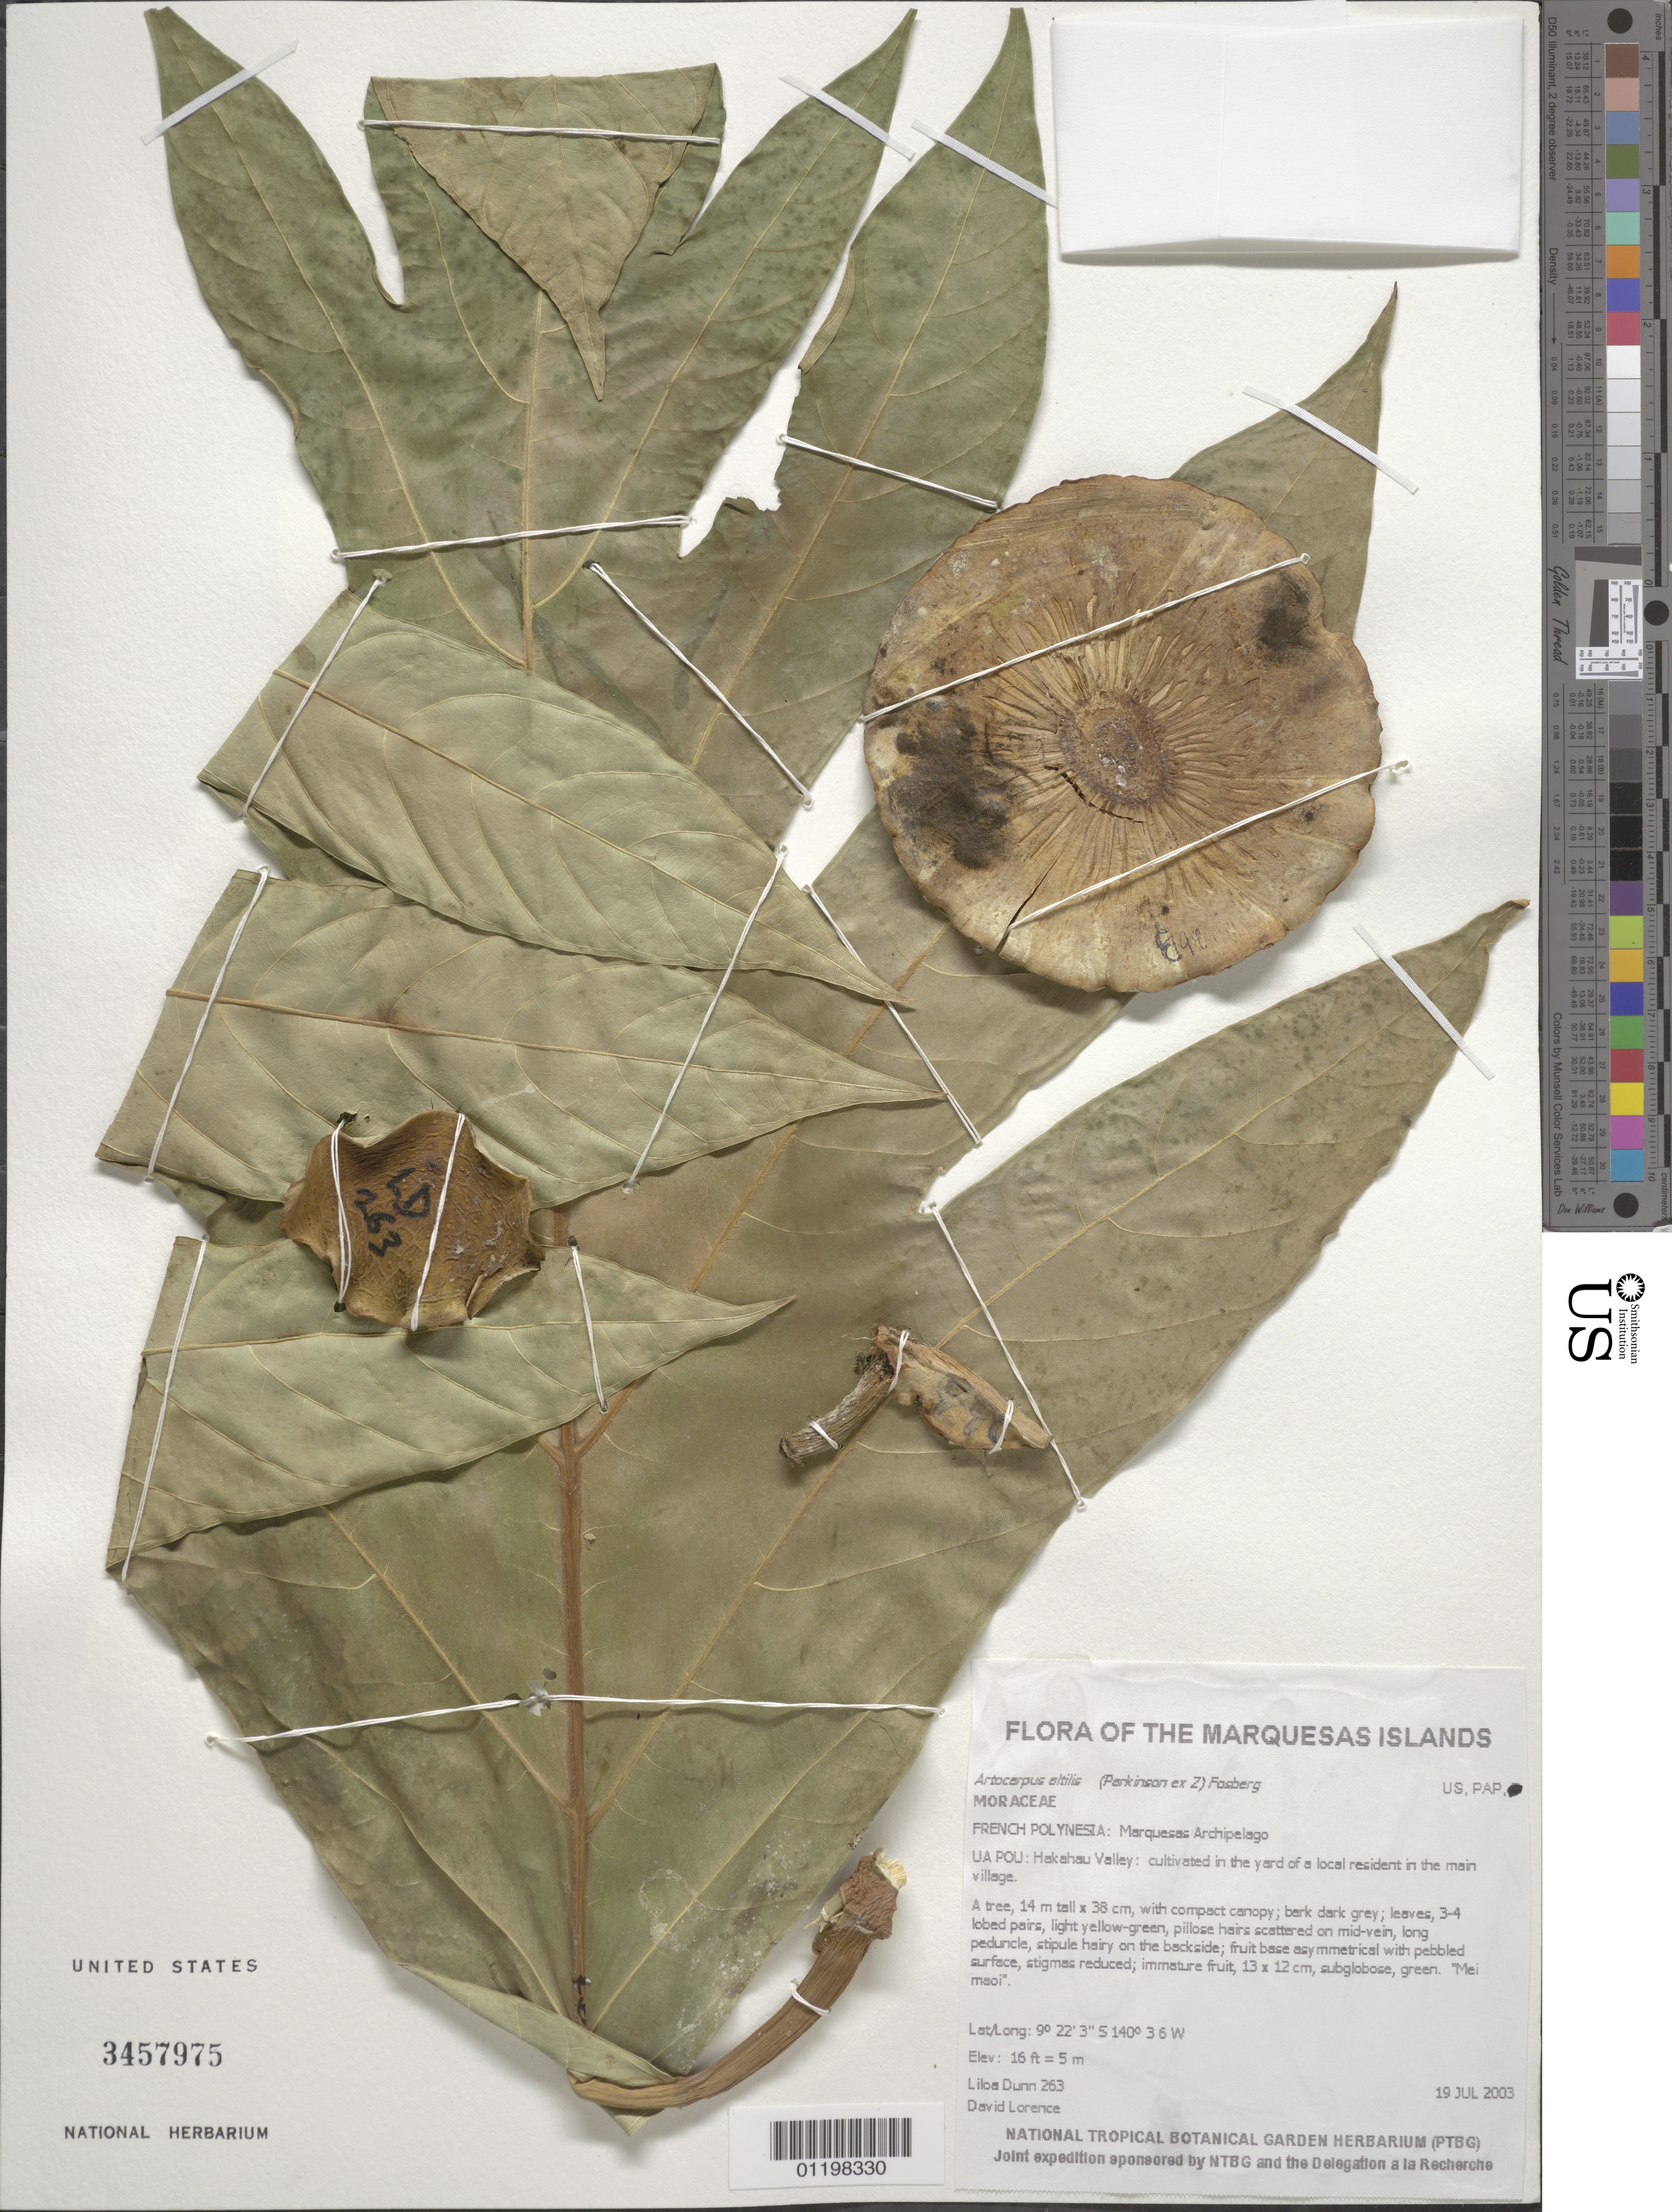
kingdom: Plantae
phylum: Tracheophyta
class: Magnoliopsida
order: Rosales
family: Moraceae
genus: Artocarpus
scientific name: Artocarpus altilis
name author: (Parkinson) Fosberg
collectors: L. Dunn & D. Lorence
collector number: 263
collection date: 2003-07-19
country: French Polynesia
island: Ua Pou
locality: Hakahau Valley: cultivated in the yard of a local resident in the main village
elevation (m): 5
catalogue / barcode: US 3457975